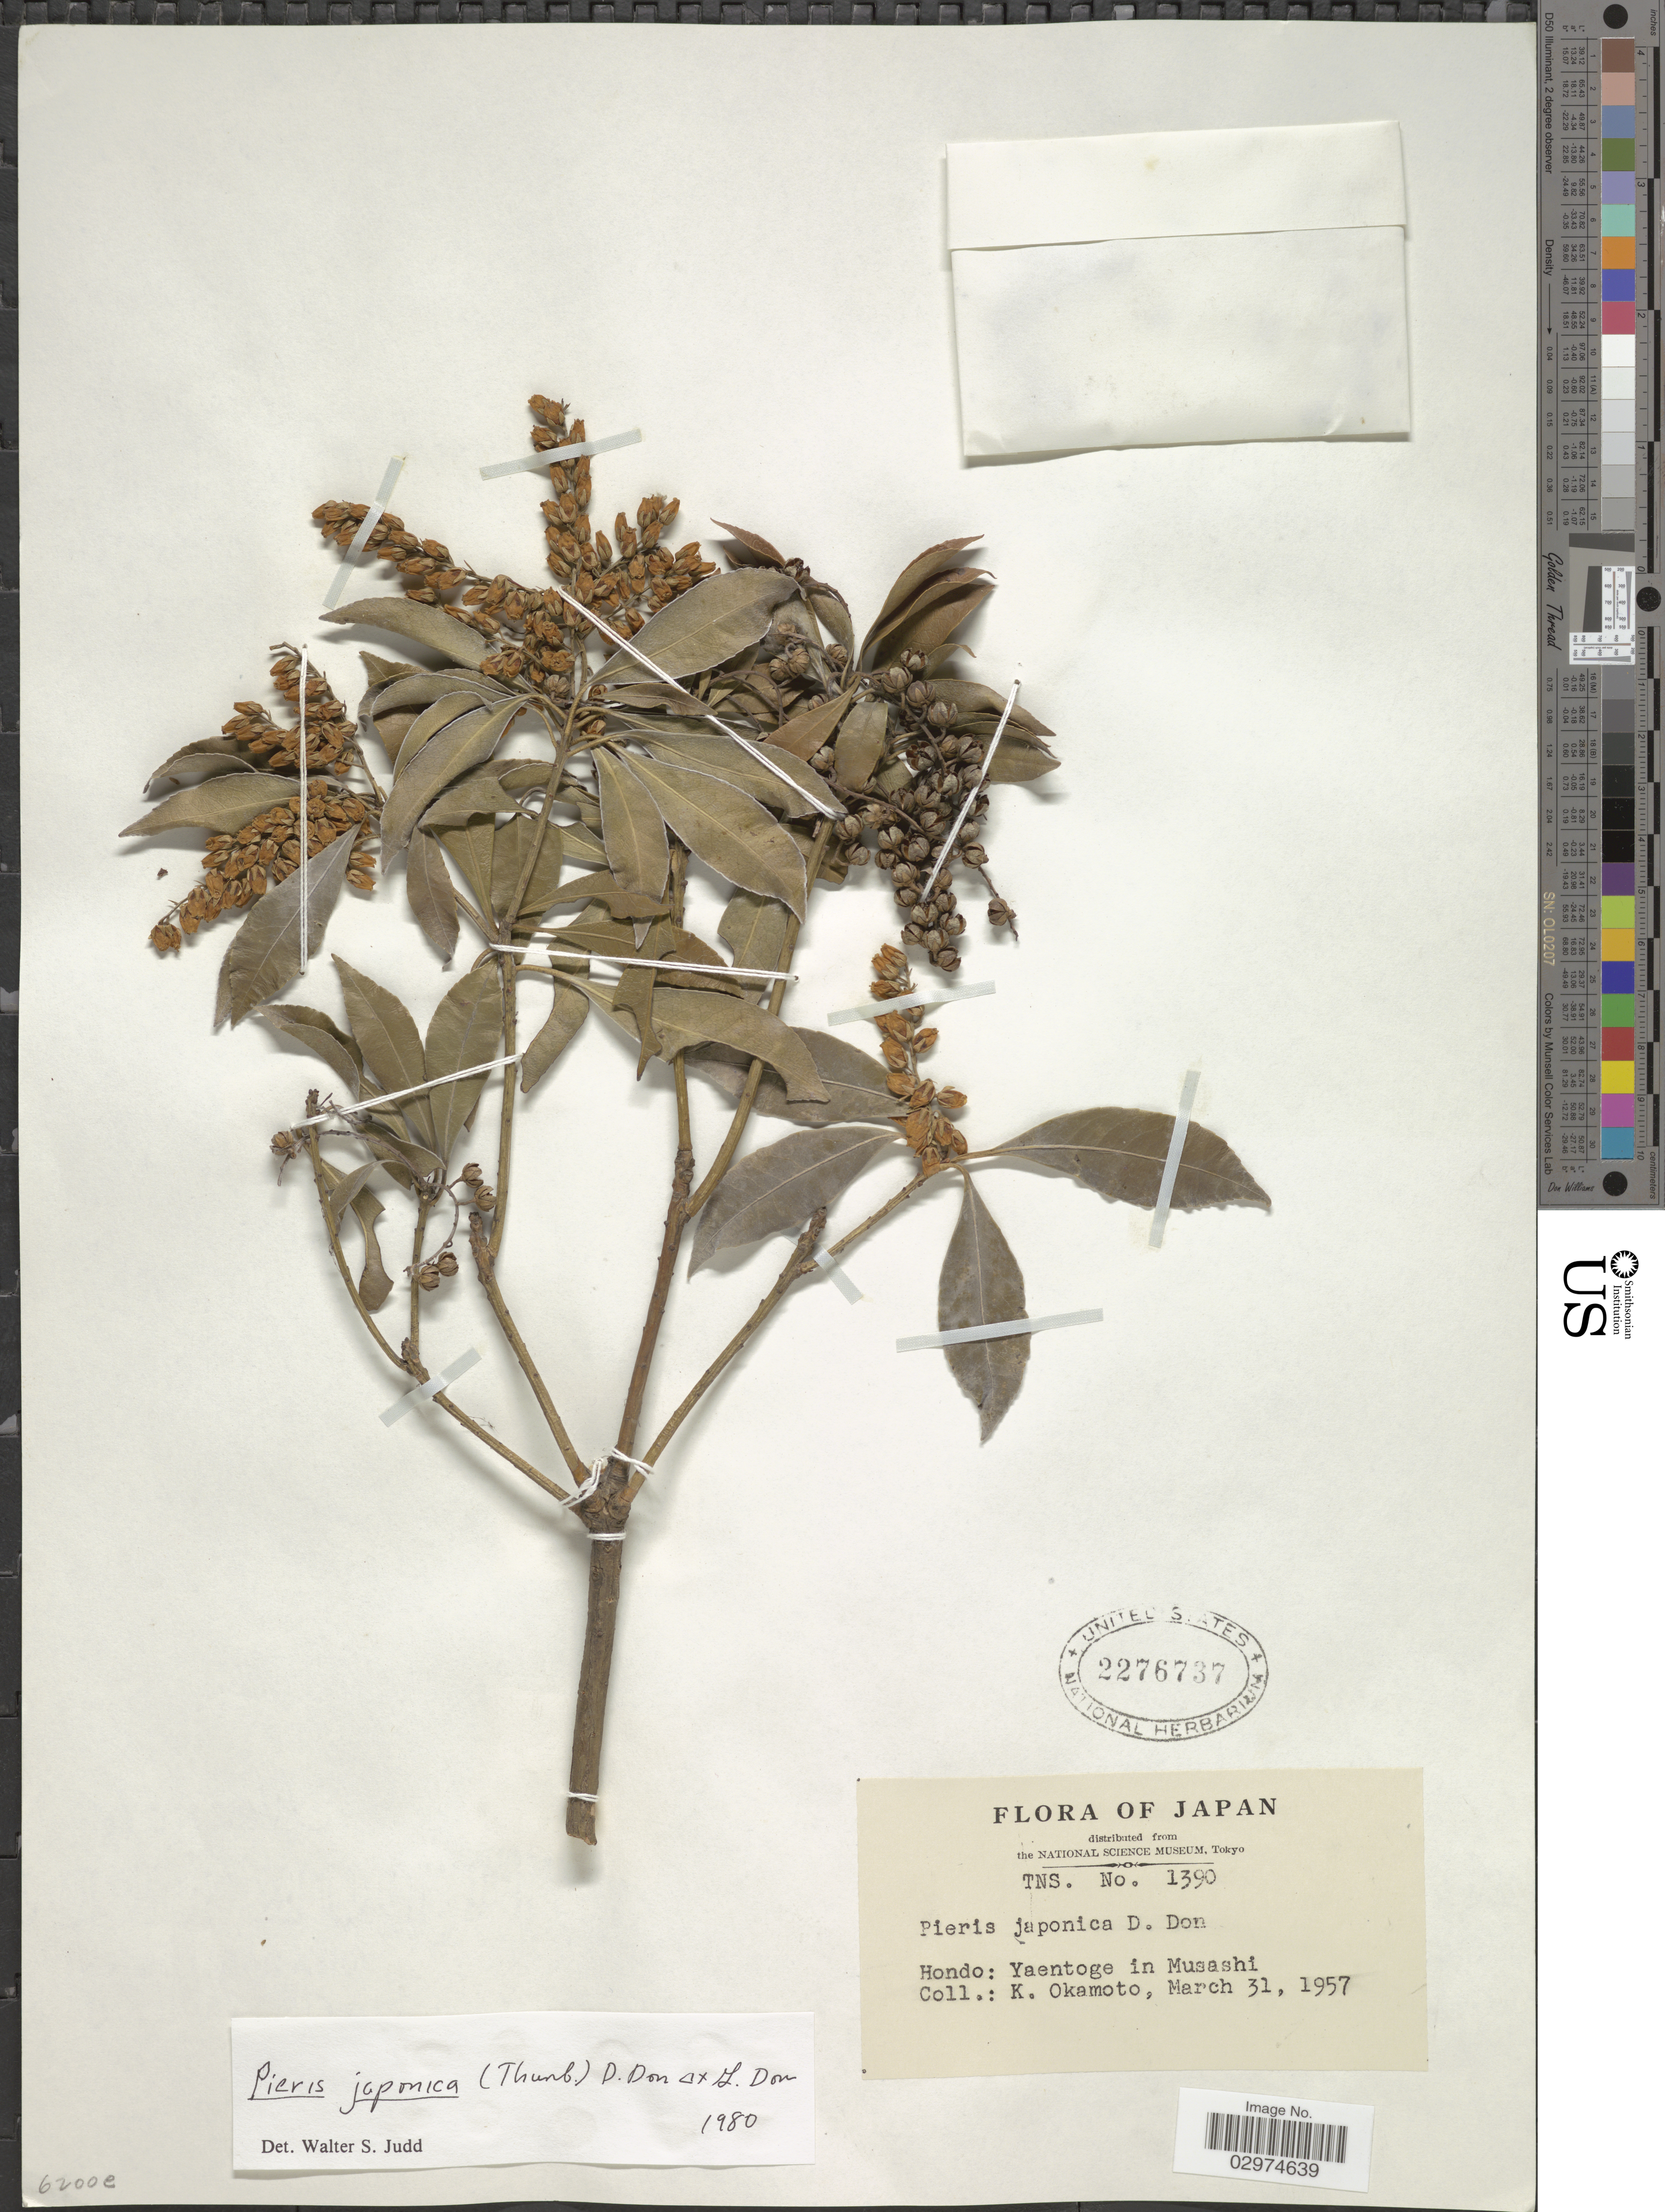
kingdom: Plantae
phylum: Tracheophyta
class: Magnoliopsida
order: Ericales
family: Ericaceae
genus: Pieris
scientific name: Pieris japonica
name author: (Thunb.) D. Don ex G. Don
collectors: K. Okamoto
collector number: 1390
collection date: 1957-03-31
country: Japan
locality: Hondo, Yaentoge in Musashi.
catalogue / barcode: US 2276737